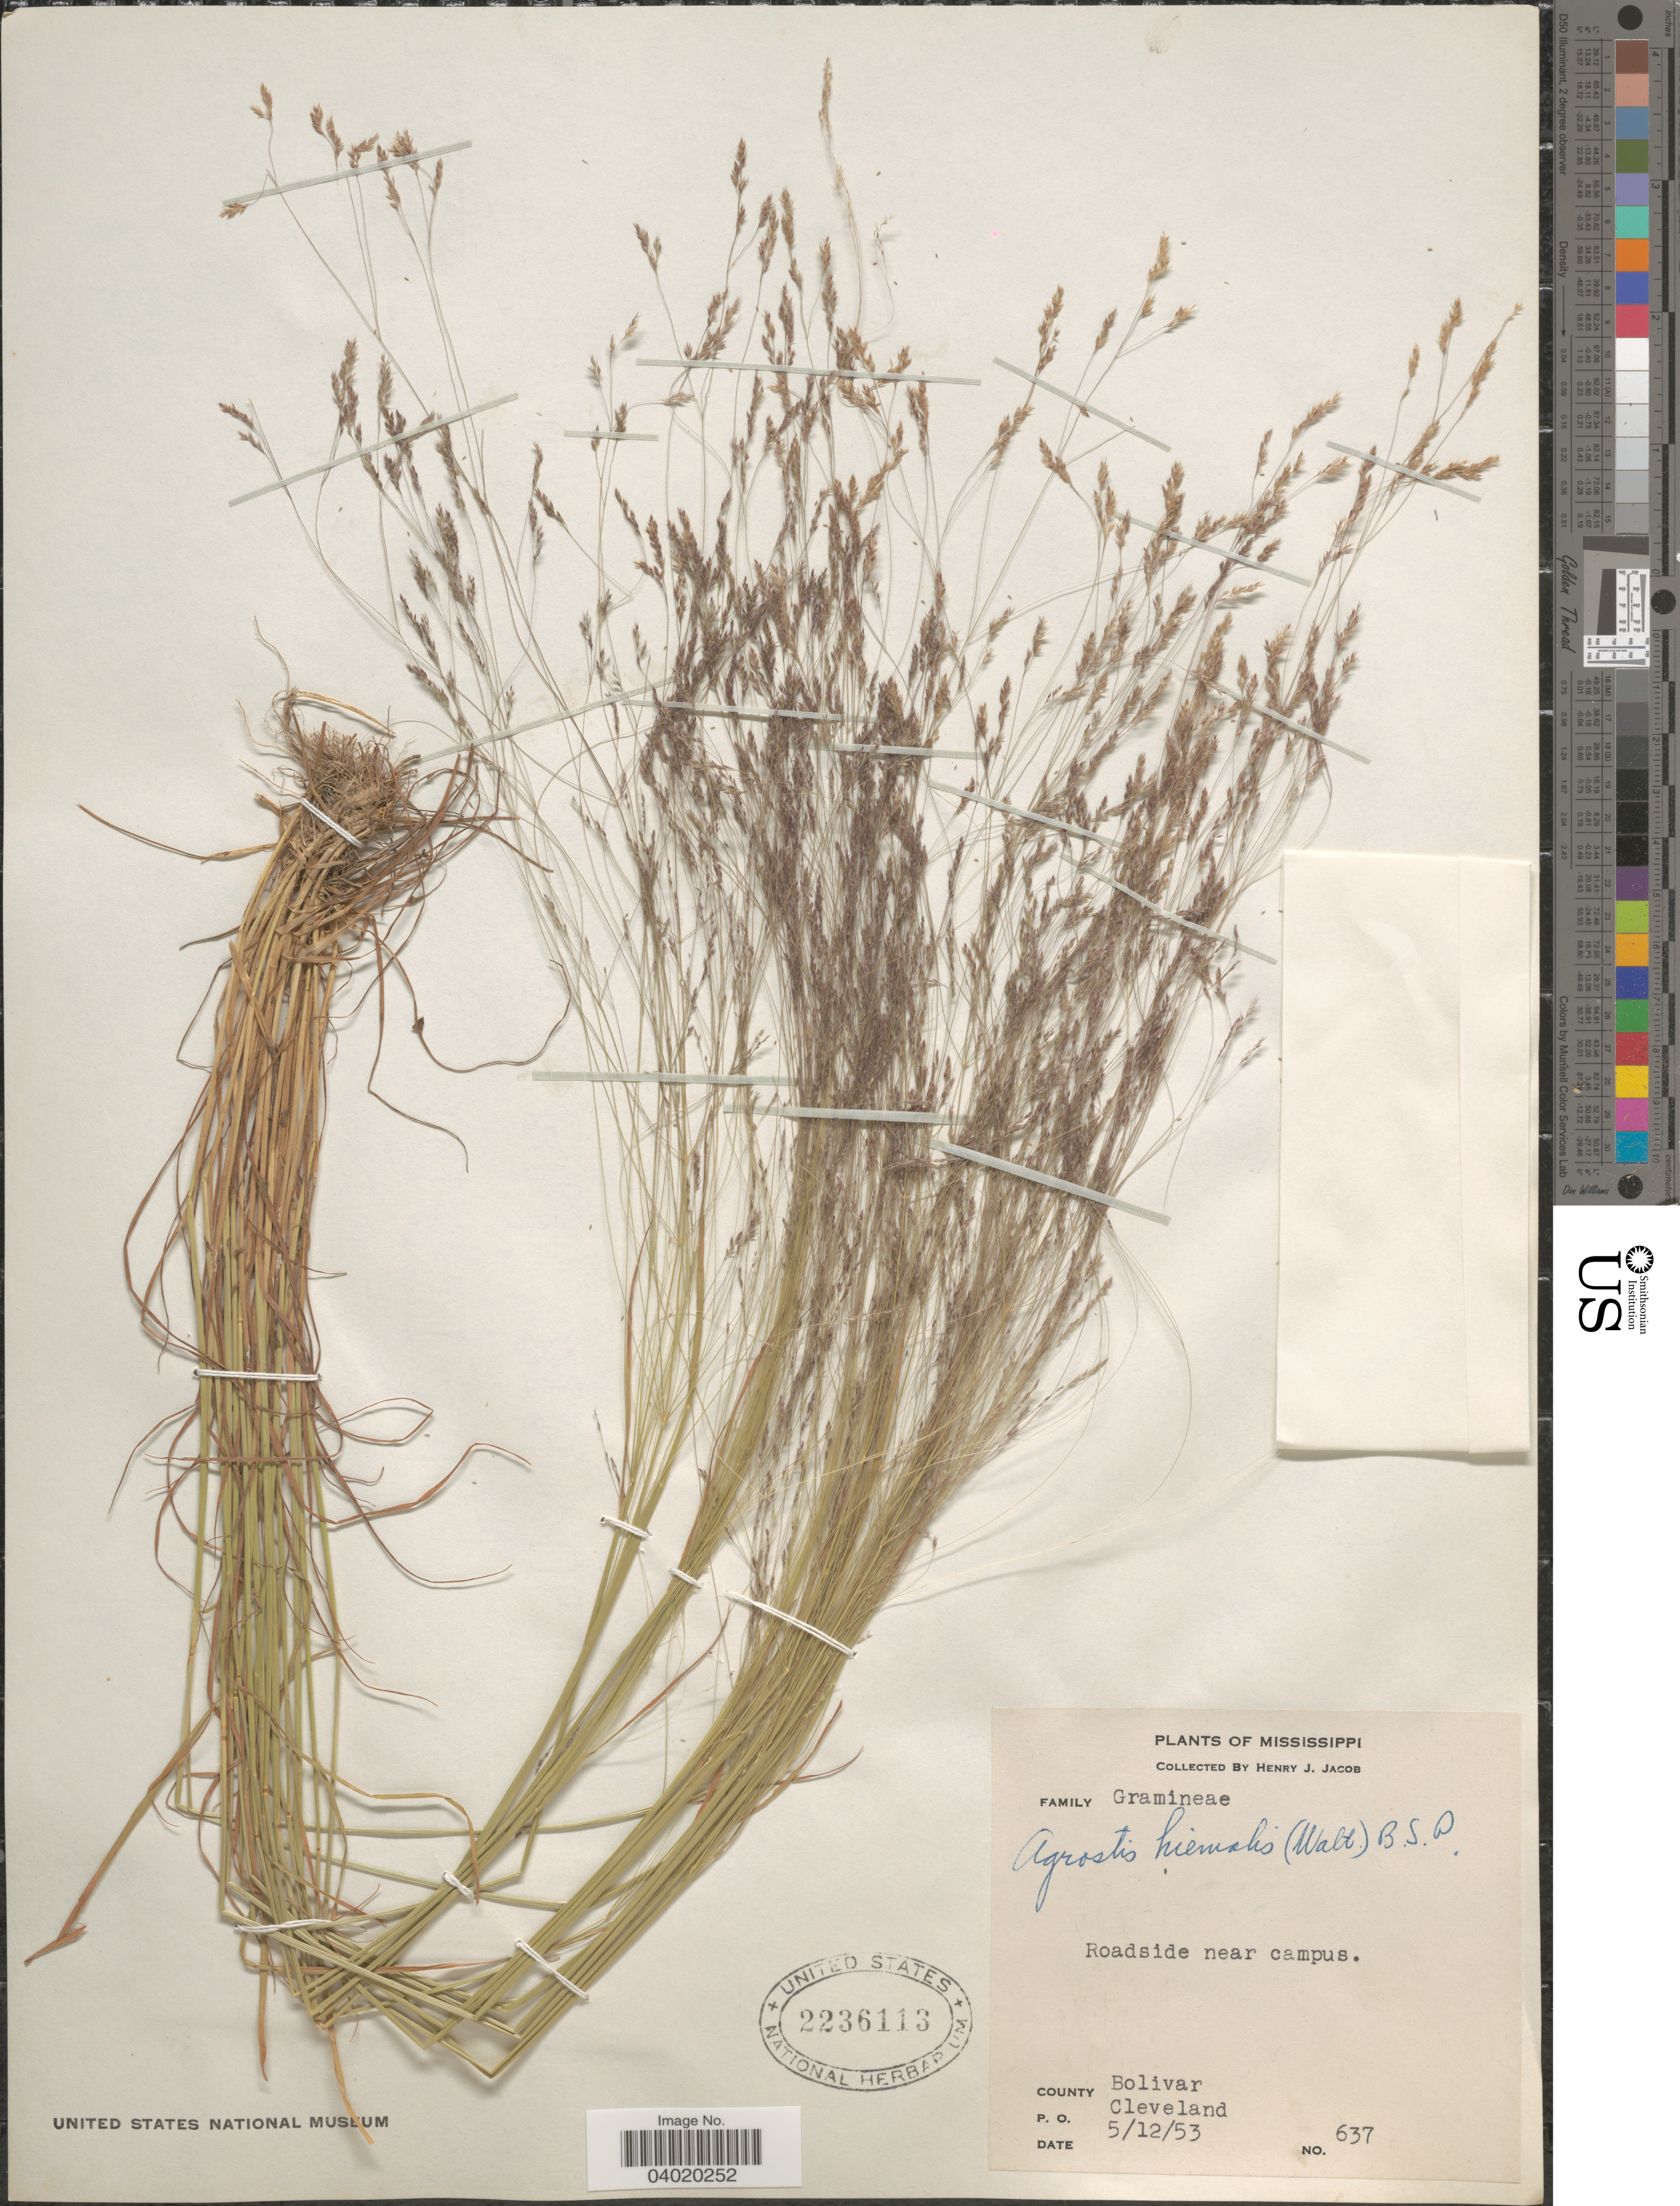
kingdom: Plantae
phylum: Tracheophyta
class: Liliopsida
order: Poales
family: Poaceae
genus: Agrostis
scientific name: Agrostis hyemalis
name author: (Walter) Britton et al.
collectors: H. Jacob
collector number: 637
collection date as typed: Transcribed d/m/y: 12/5/53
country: United States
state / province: Mississippi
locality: Roadside near campus. County Bolivar. P. O. Cleveland.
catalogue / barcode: US 2236113